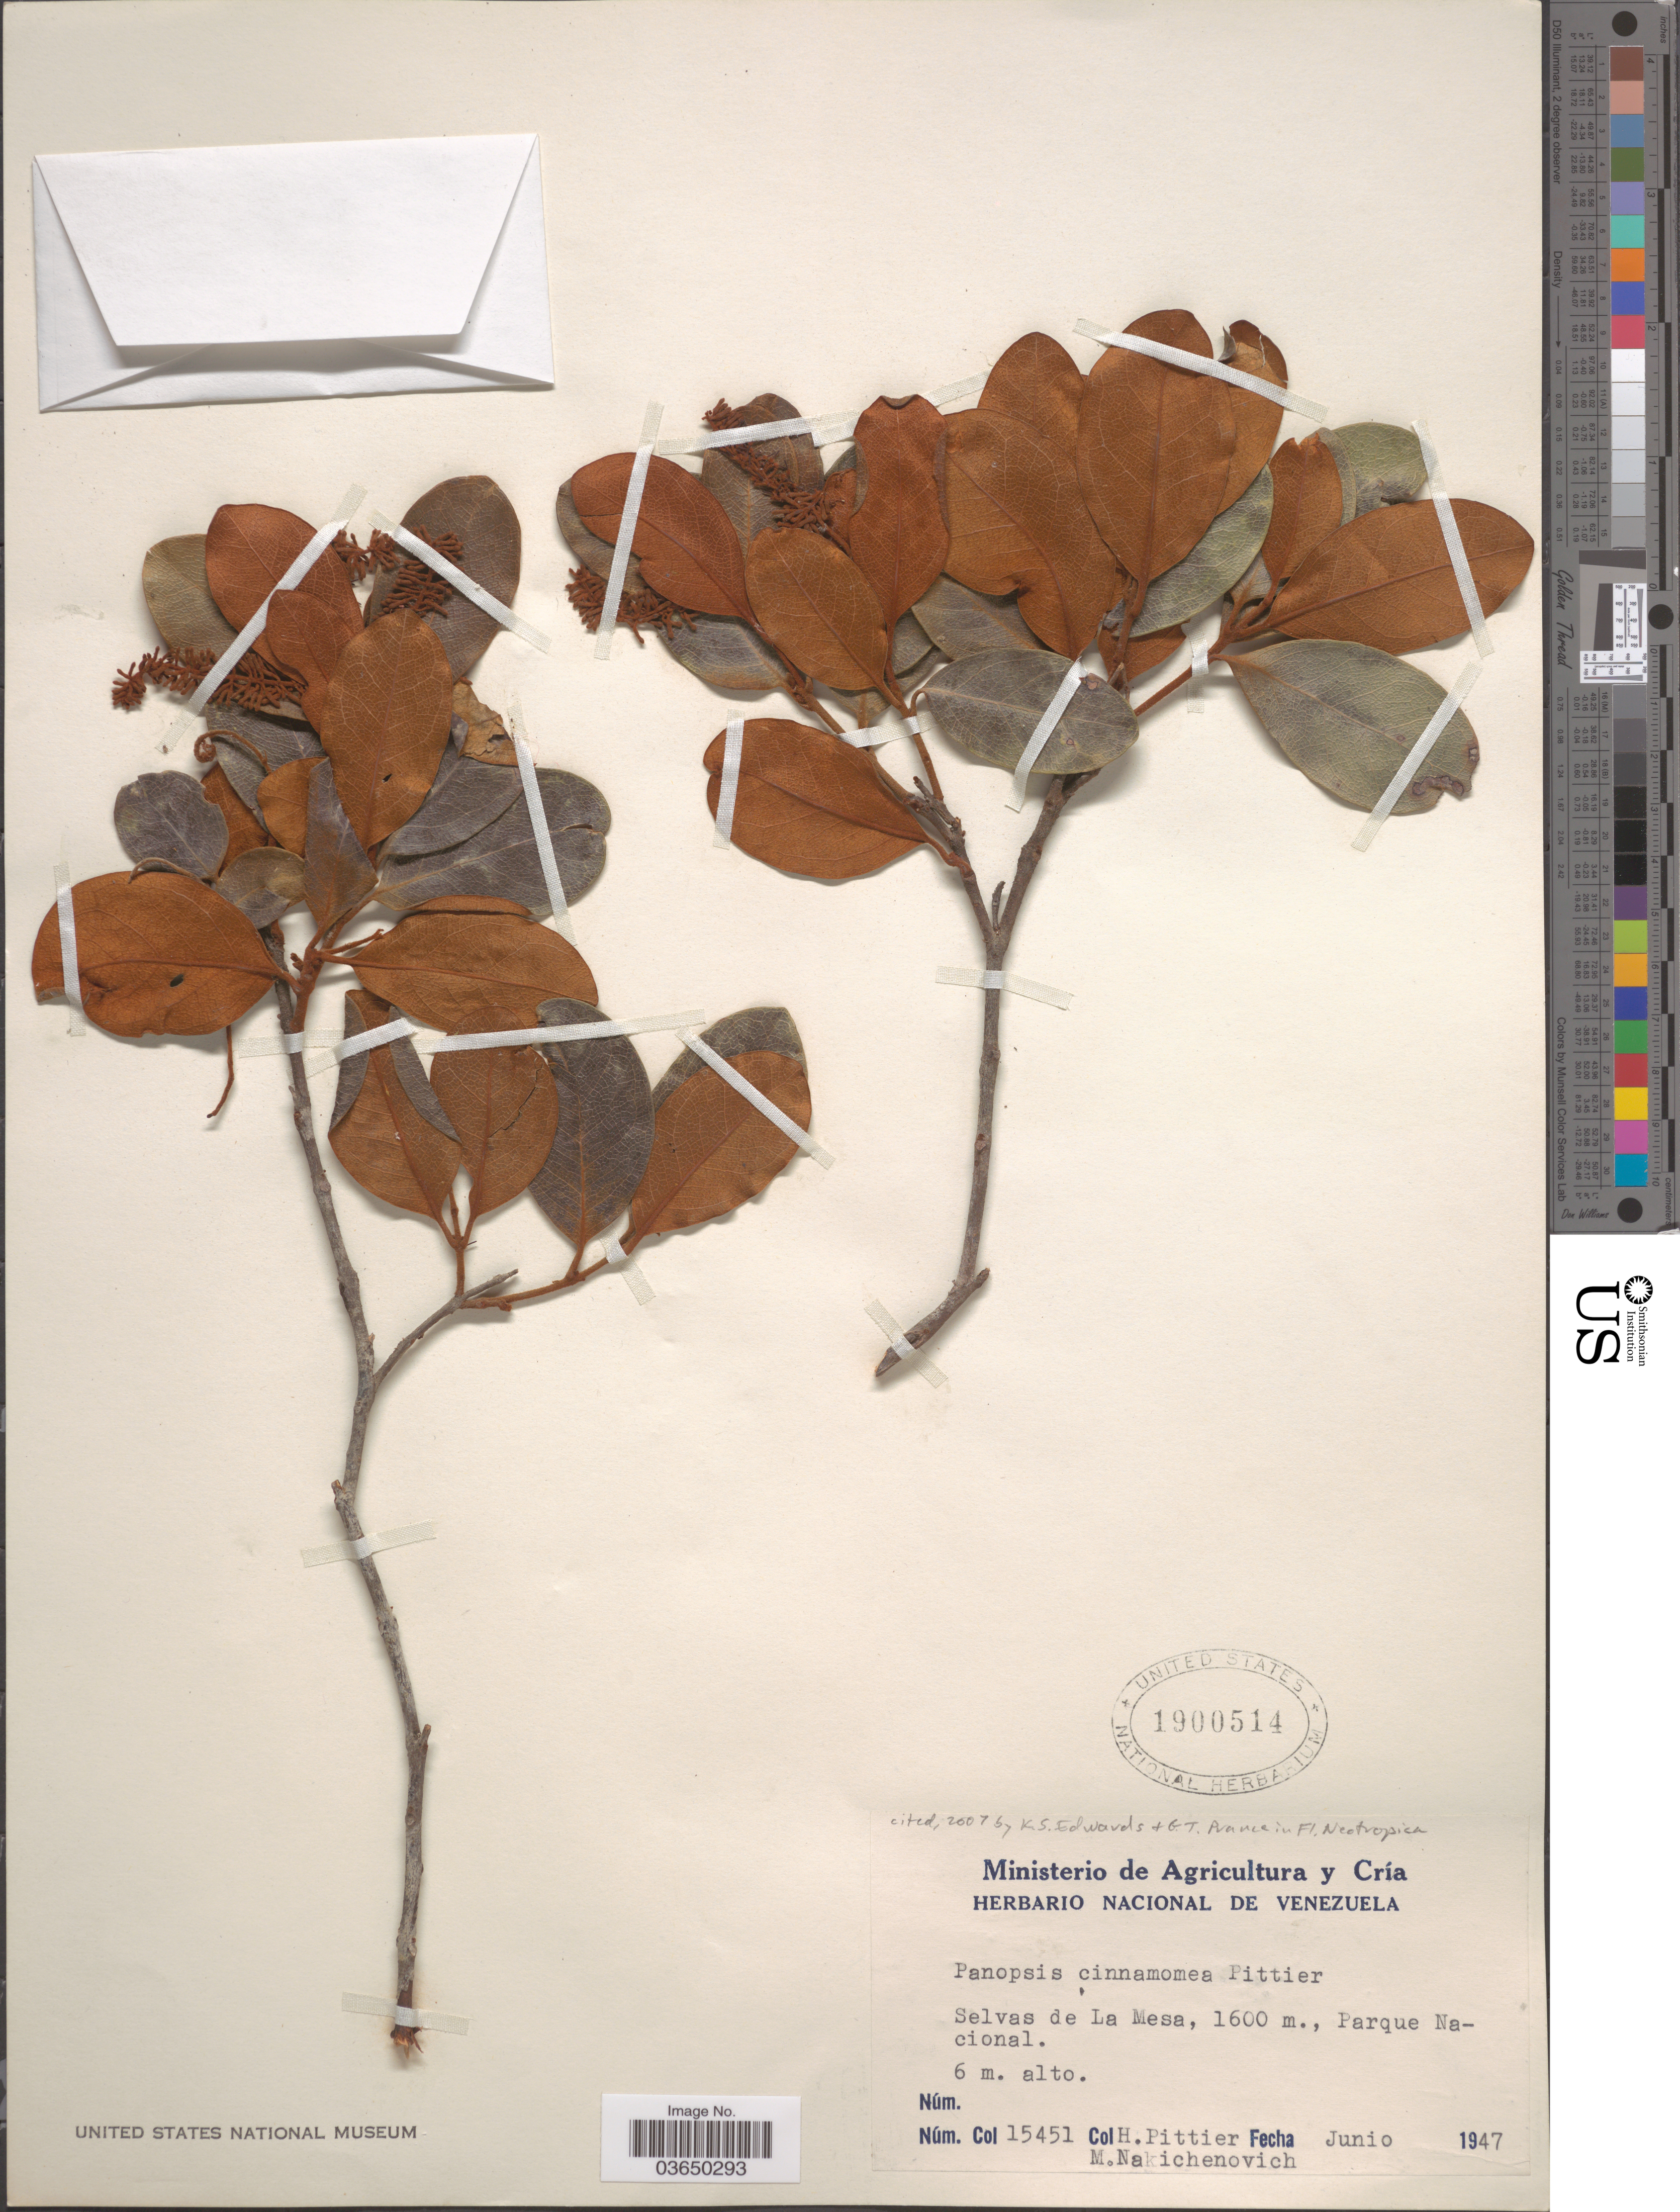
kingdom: Plantae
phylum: Tracheophyta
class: Magnoliopsida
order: Proteales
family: Proteaceae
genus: Panopsis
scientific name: Panopsis cinnamomea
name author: Pittier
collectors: H. F. Pittier & M. Nakichenovich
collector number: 15451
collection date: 1947-06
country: Venezuela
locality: Selvas de La Mesa, Parque Nacional.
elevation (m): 1600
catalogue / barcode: US 1900514